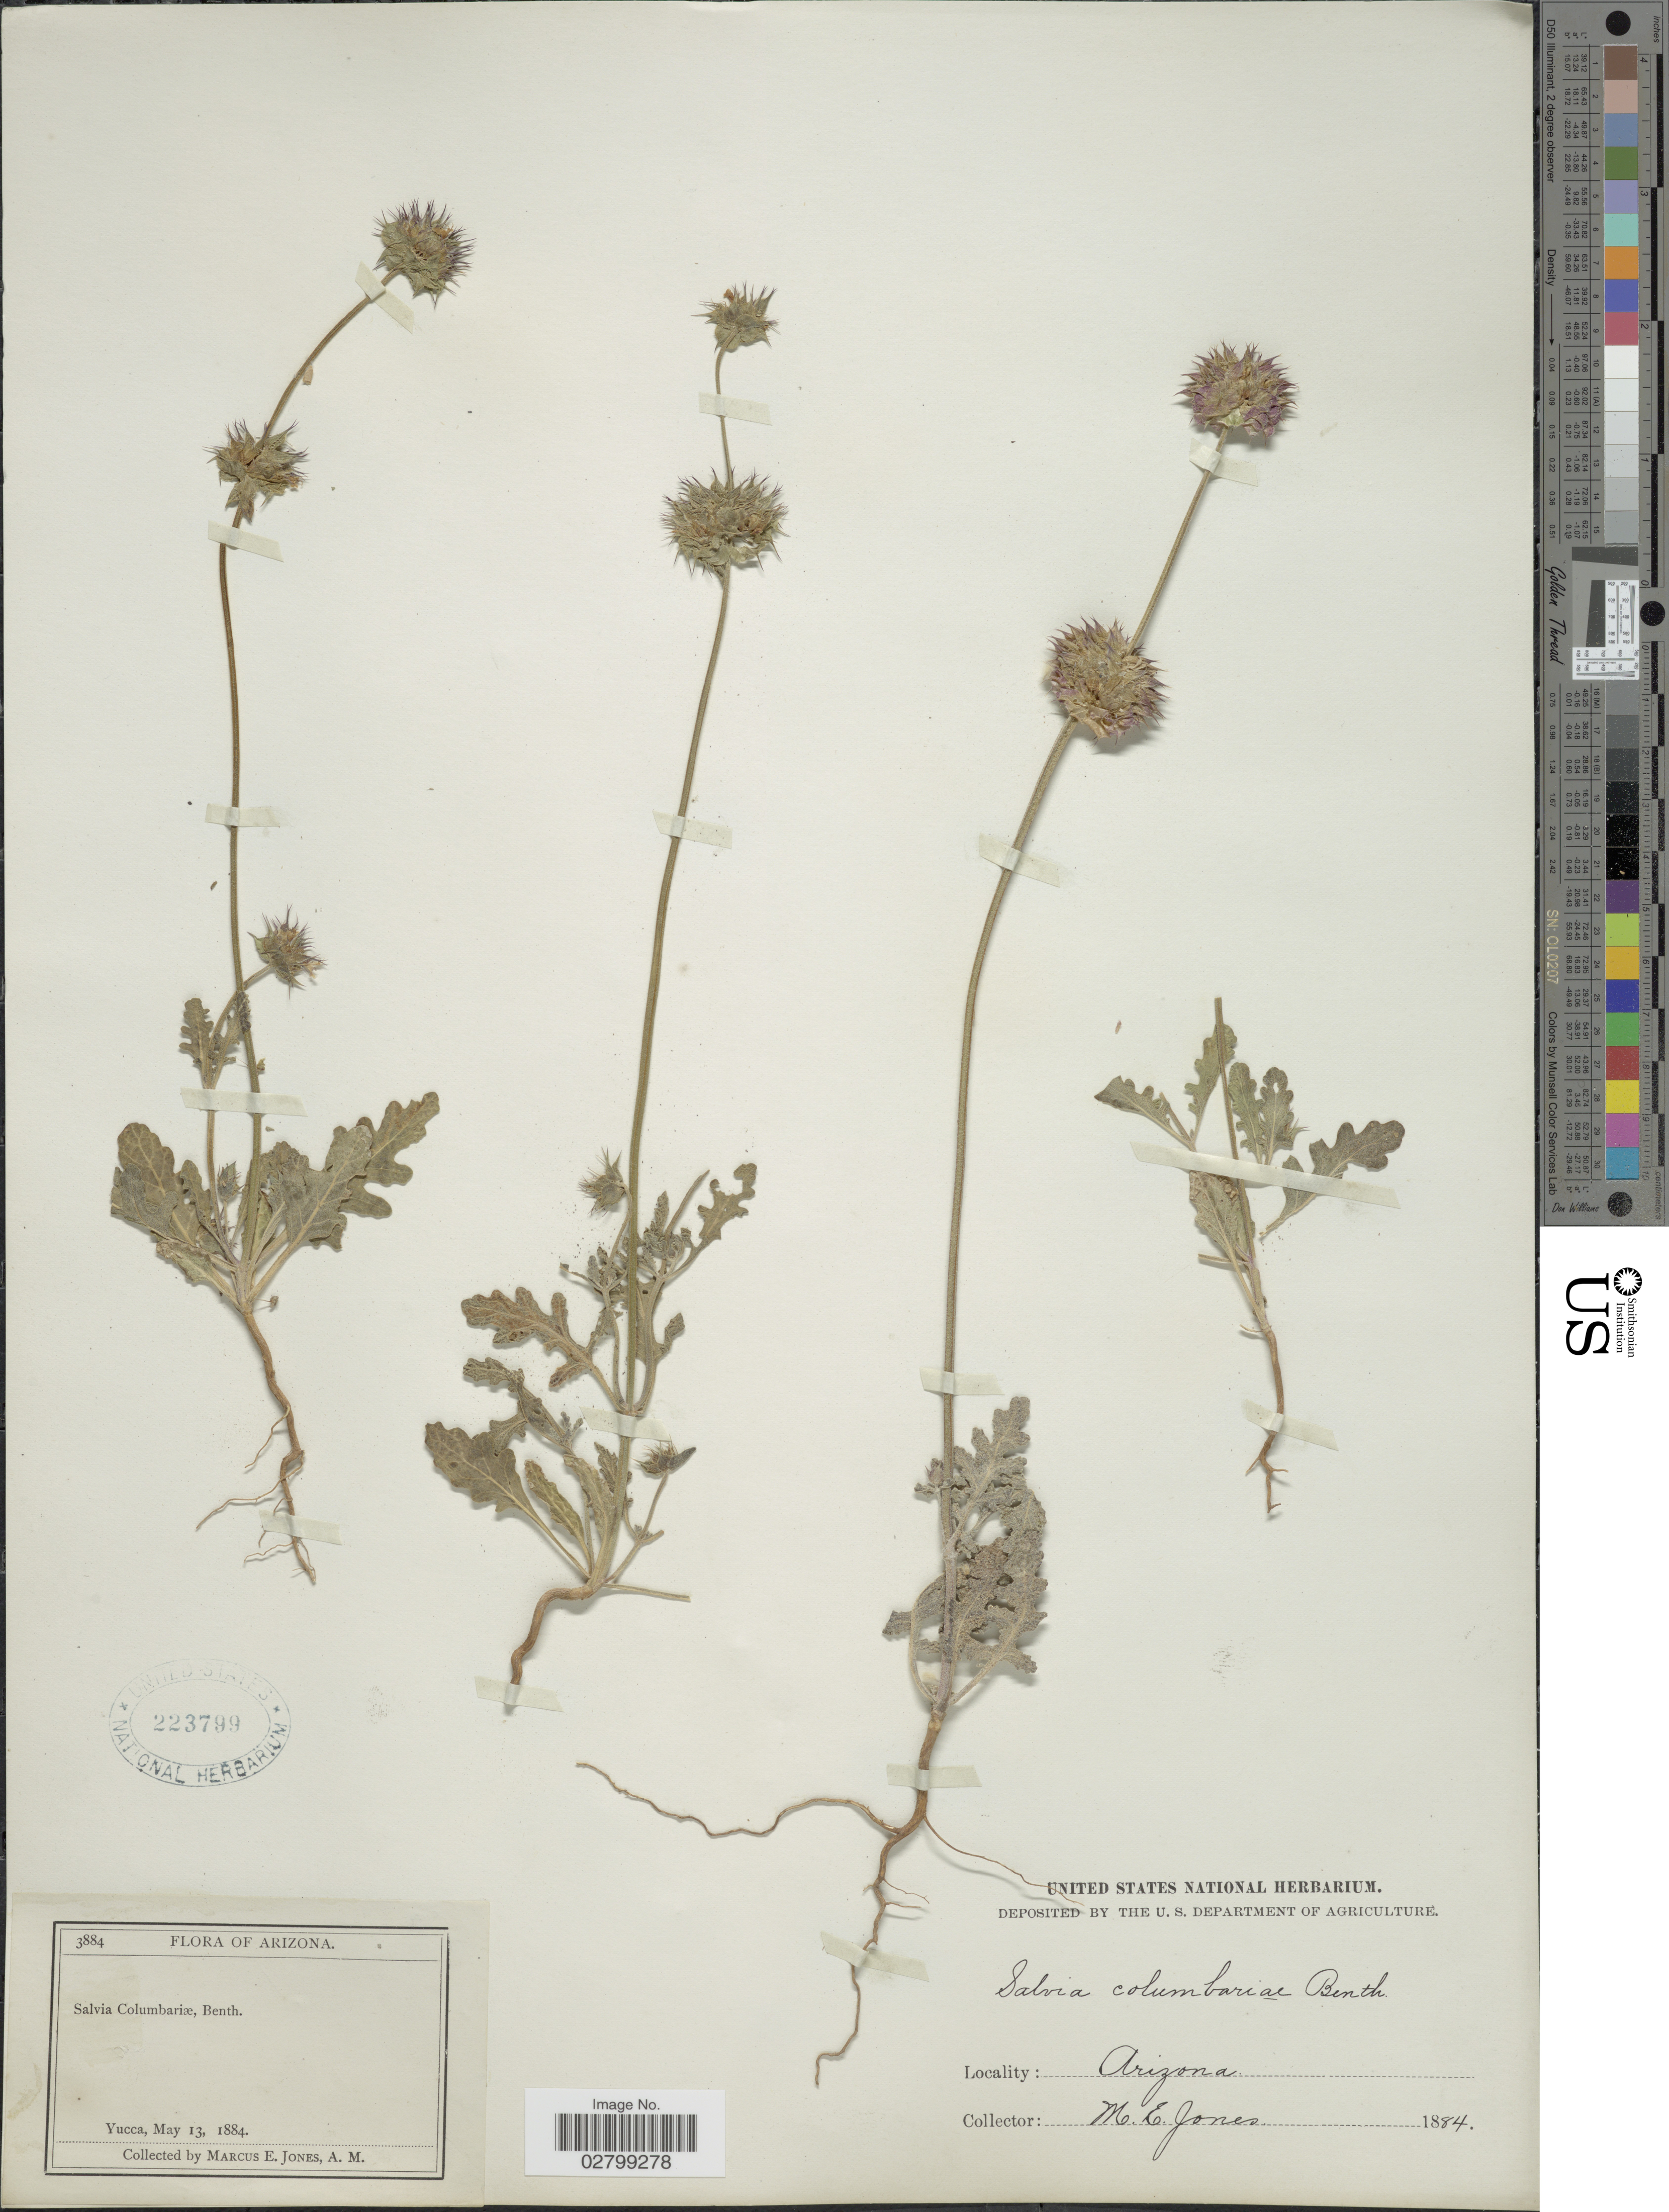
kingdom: Plantae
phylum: Tracheophyta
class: Magnoliopsida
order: Lamiales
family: Lamiaceae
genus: Salvia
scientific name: Salvia columbariae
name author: Benth.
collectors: M. E. Jones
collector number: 3884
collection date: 1884-05-13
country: United States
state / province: Arizona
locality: Yucca.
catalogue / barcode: US 223799